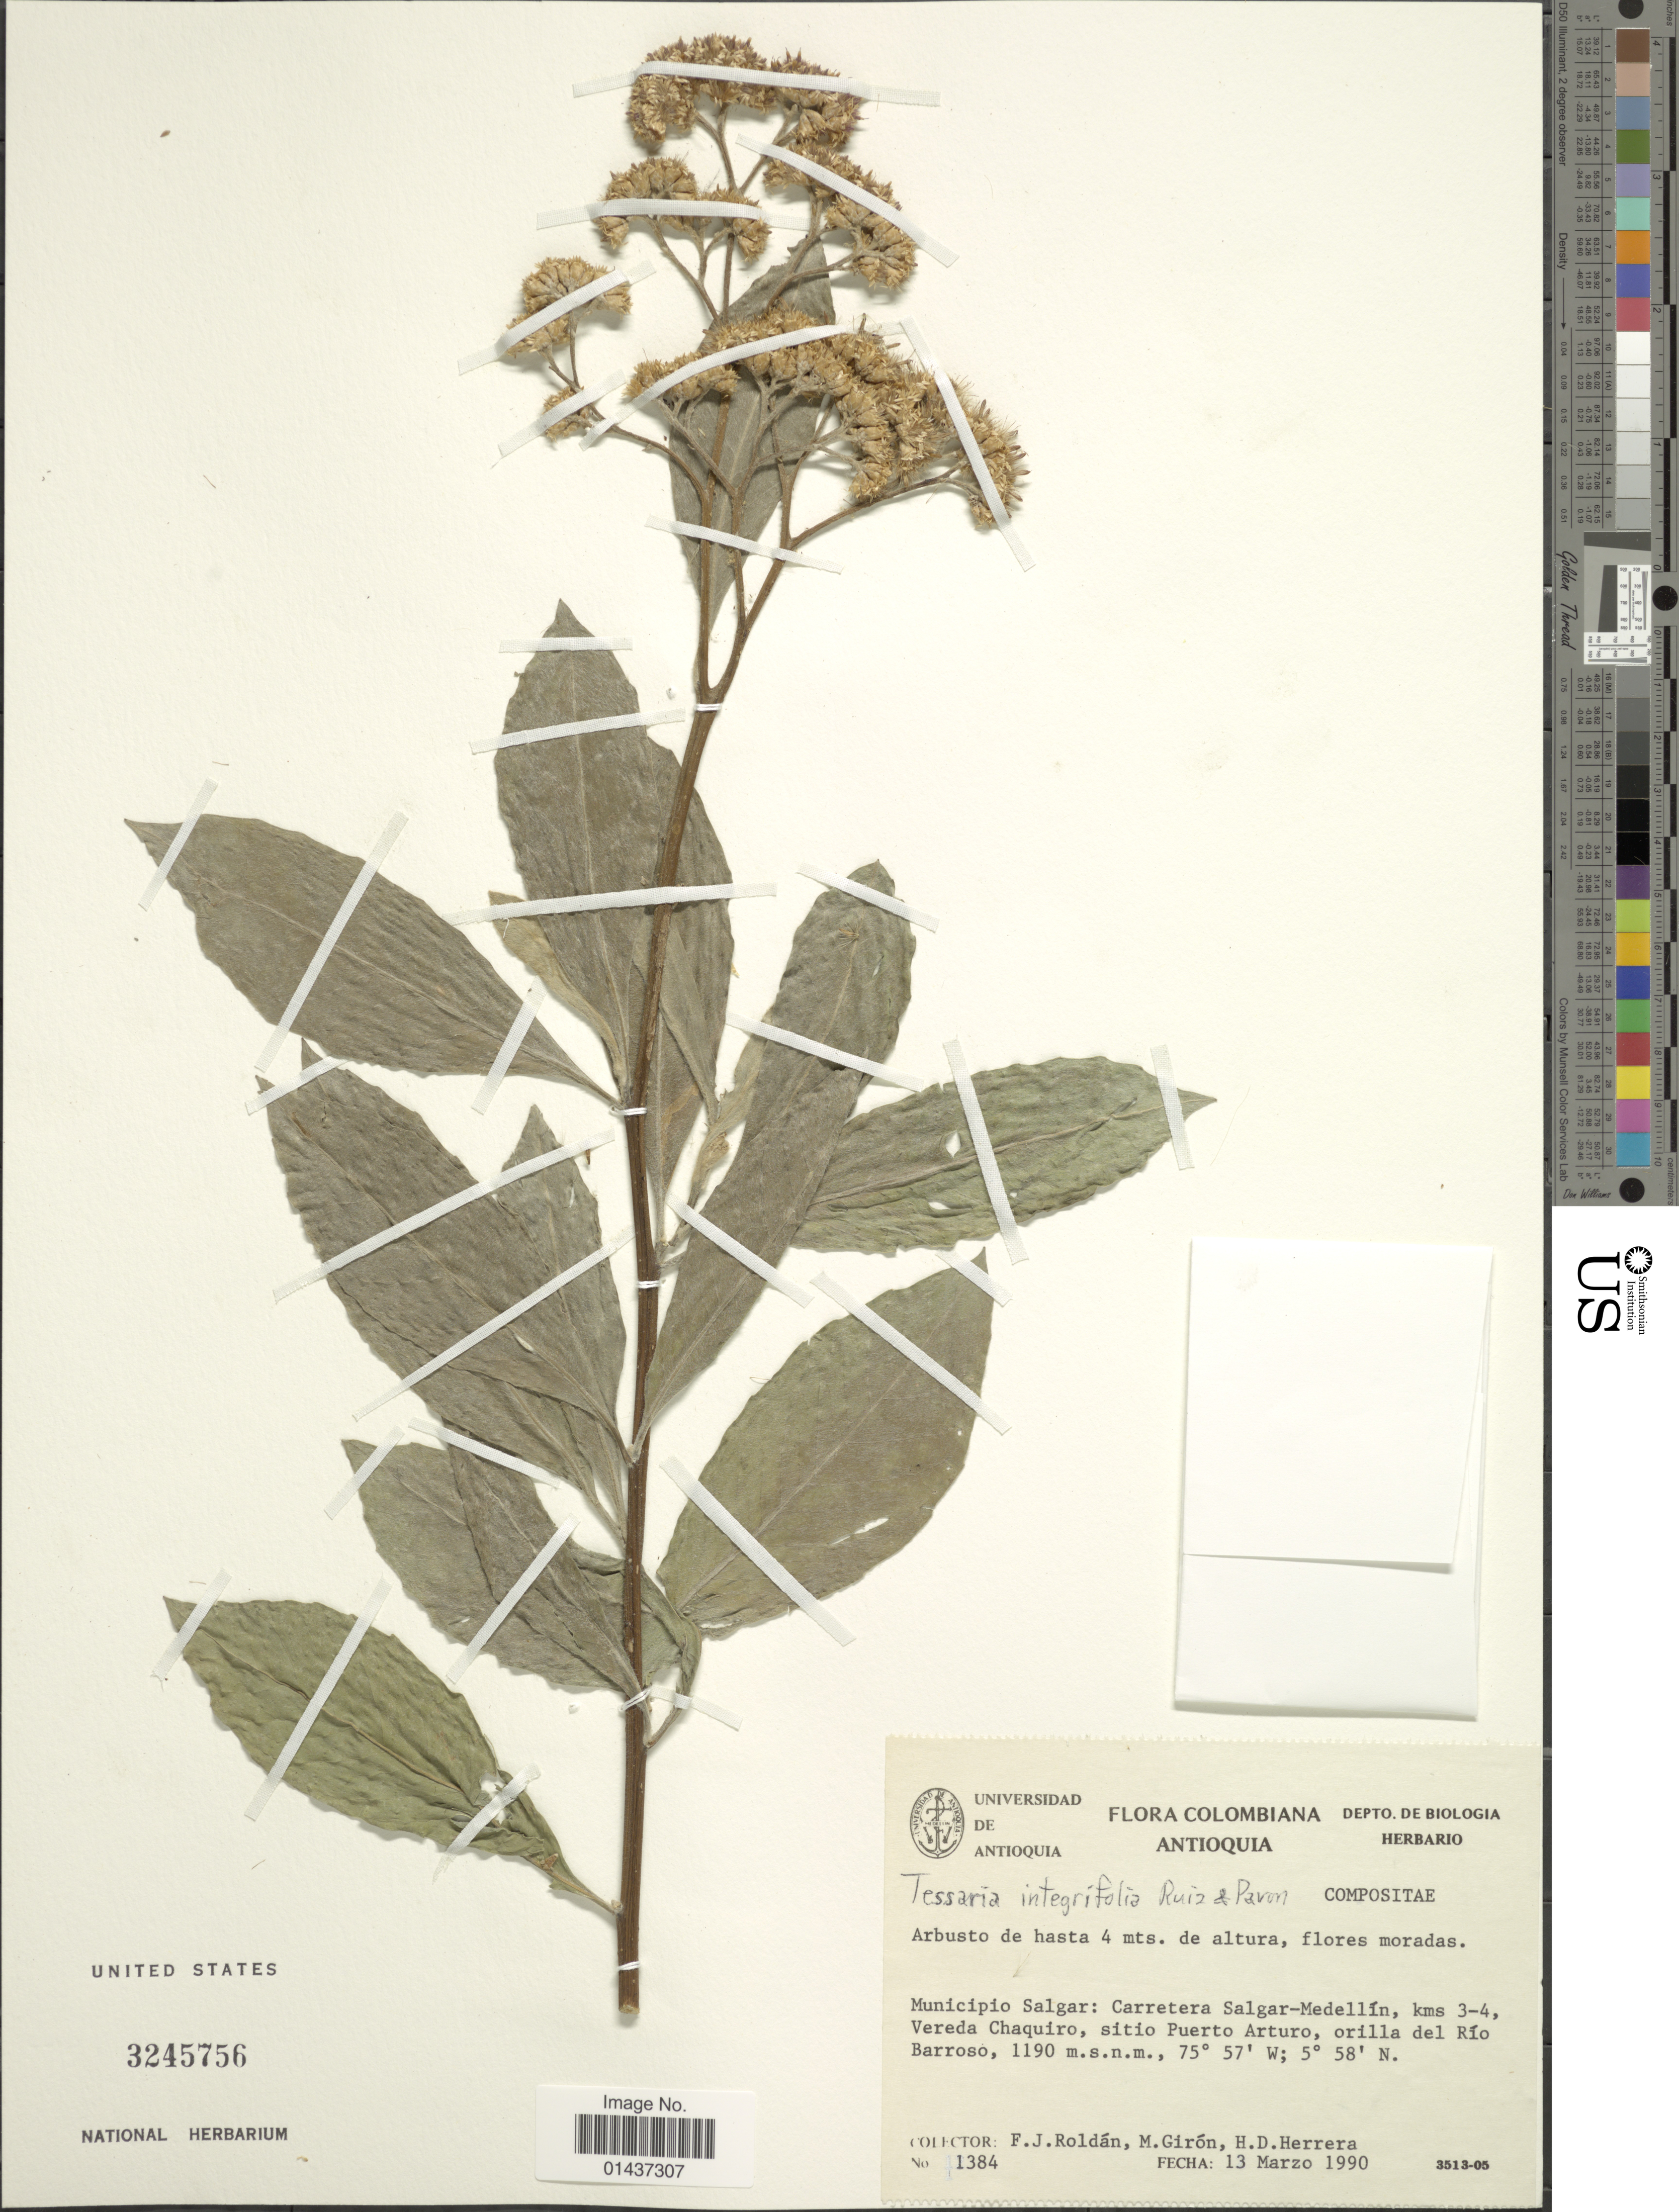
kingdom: Plantae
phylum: Tracheophyta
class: Magnoliopsida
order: Asterales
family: Asteraceae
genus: Tessaria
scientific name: Tessaria integrifolia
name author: Ruiz & Pav.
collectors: F. J. Roldán, M. Girón & H. D. Herrera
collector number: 1384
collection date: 1990-03-13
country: Colombia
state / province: Antioquia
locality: Municipio Salgar: Carretera Salgar-Medellín, kms 3-4 Vereda Chaquiro, sitio Puerto Arturo, oriila del Río Barroso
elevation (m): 1190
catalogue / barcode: US 3245756